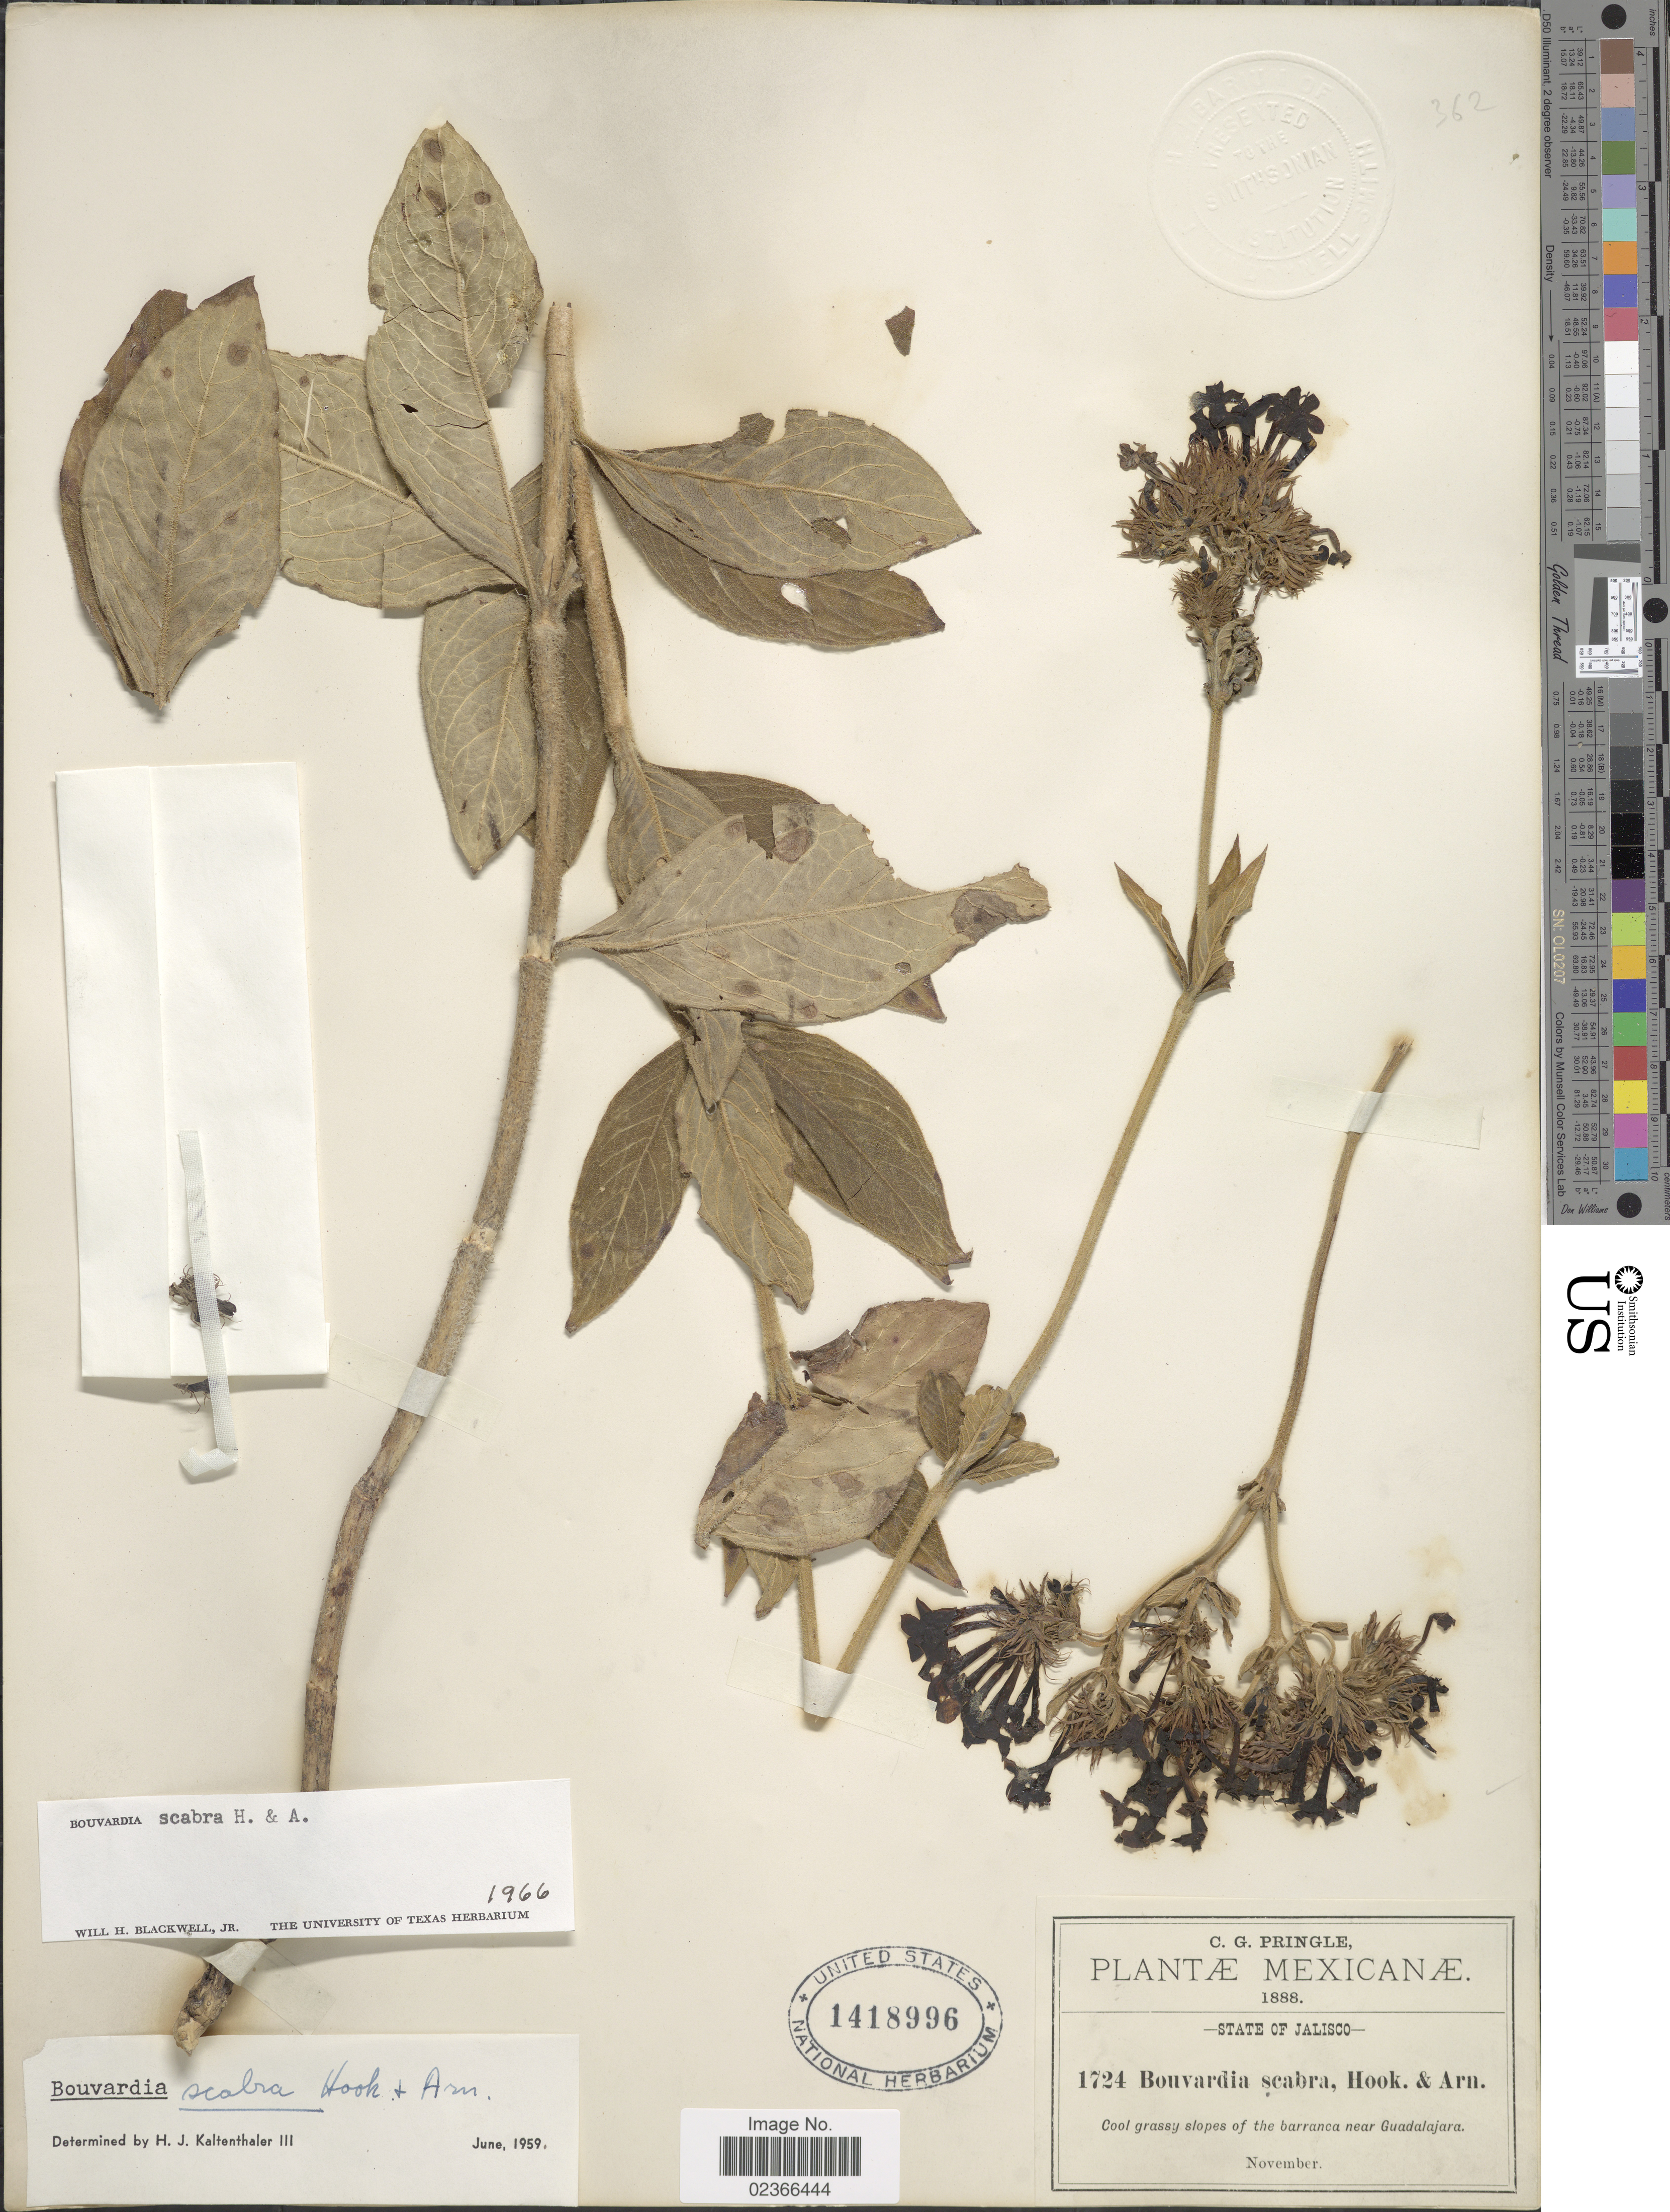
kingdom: Plantae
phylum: Tracheophyta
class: Magnoliopsida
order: Gentianales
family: Rubiaceae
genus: Bouvardia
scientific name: Bouvardia scabra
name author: Hook. & Arn.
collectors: C. G. Pringle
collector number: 1724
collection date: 1888-11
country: Mexico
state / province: Jalisco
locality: Cool grassy slopes of the barranca near Guadalajara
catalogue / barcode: US 1418996